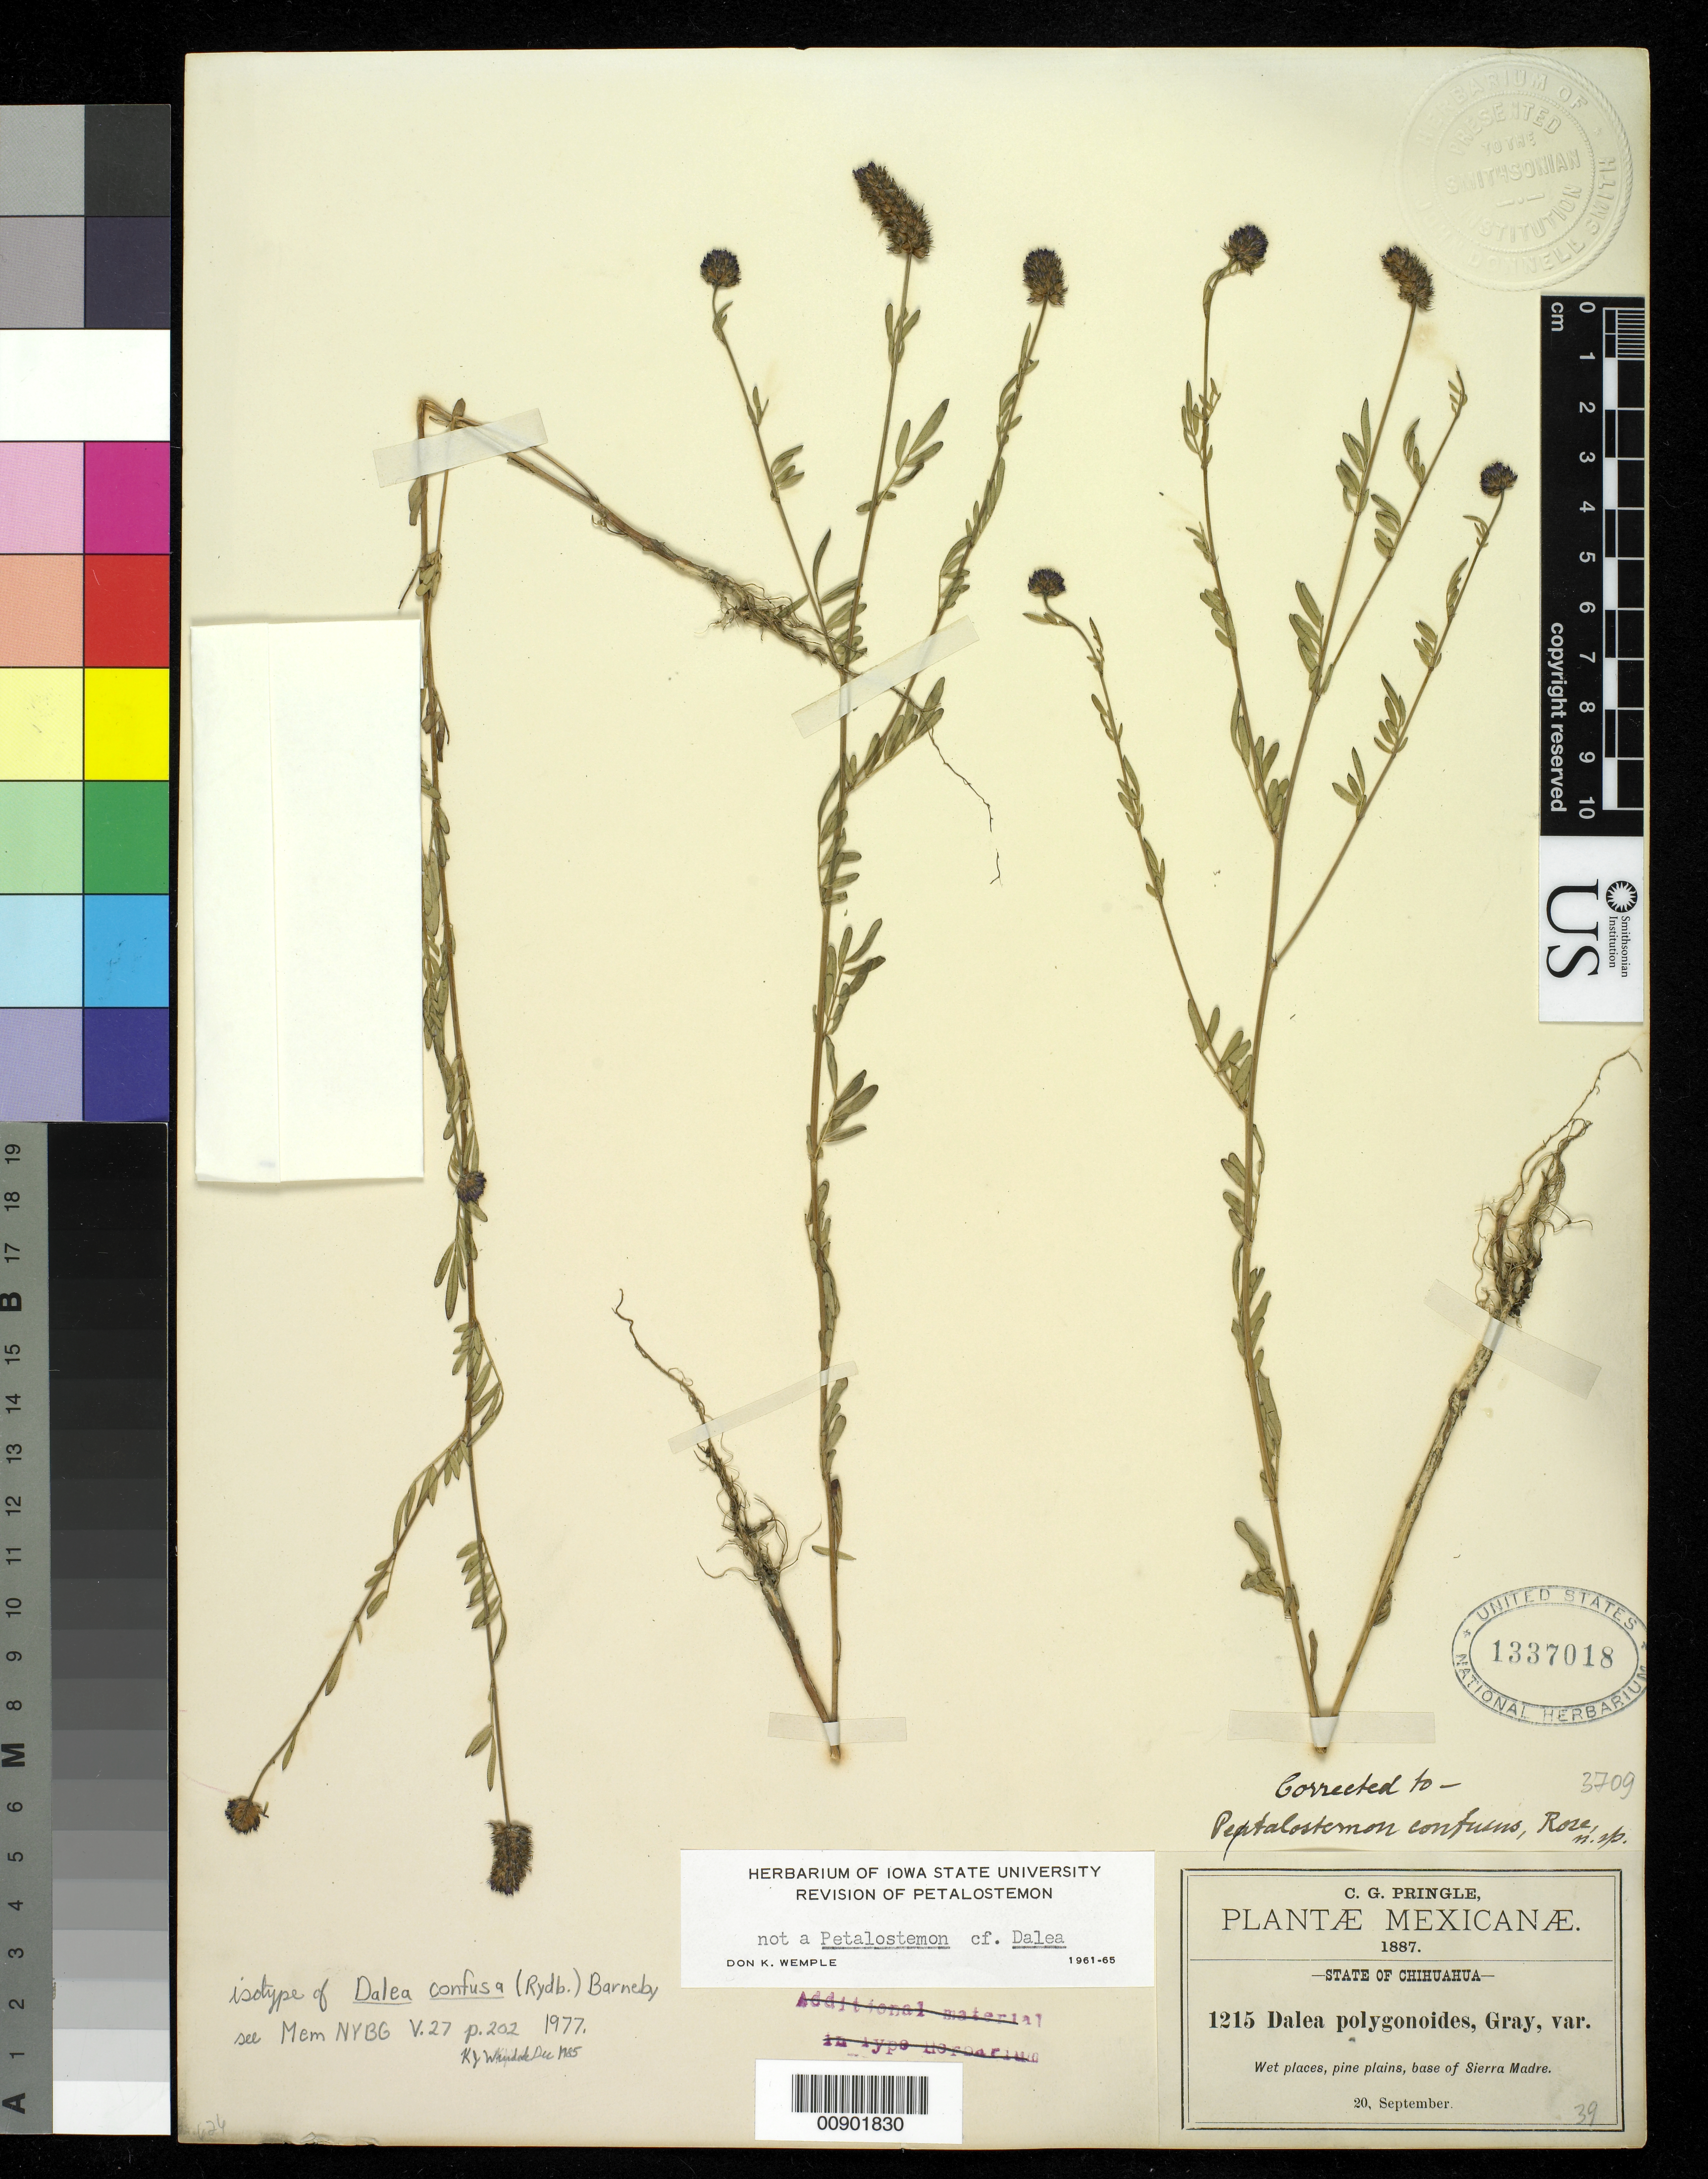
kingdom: Plantae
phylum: Tracheophyta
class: Magnoliopsida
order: Fabales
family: Fabaceae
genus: Petalostemon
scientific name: Petalostemon confusus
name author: Rydb.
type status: Isotype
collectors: C. G. Pringle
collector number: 1215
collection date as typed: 20 Sep 1887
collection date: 1887-09-20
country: Mexico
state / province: Chihuahua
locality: Wet places, pine plains, base of Sierra Madre.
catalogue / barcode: US 1337018